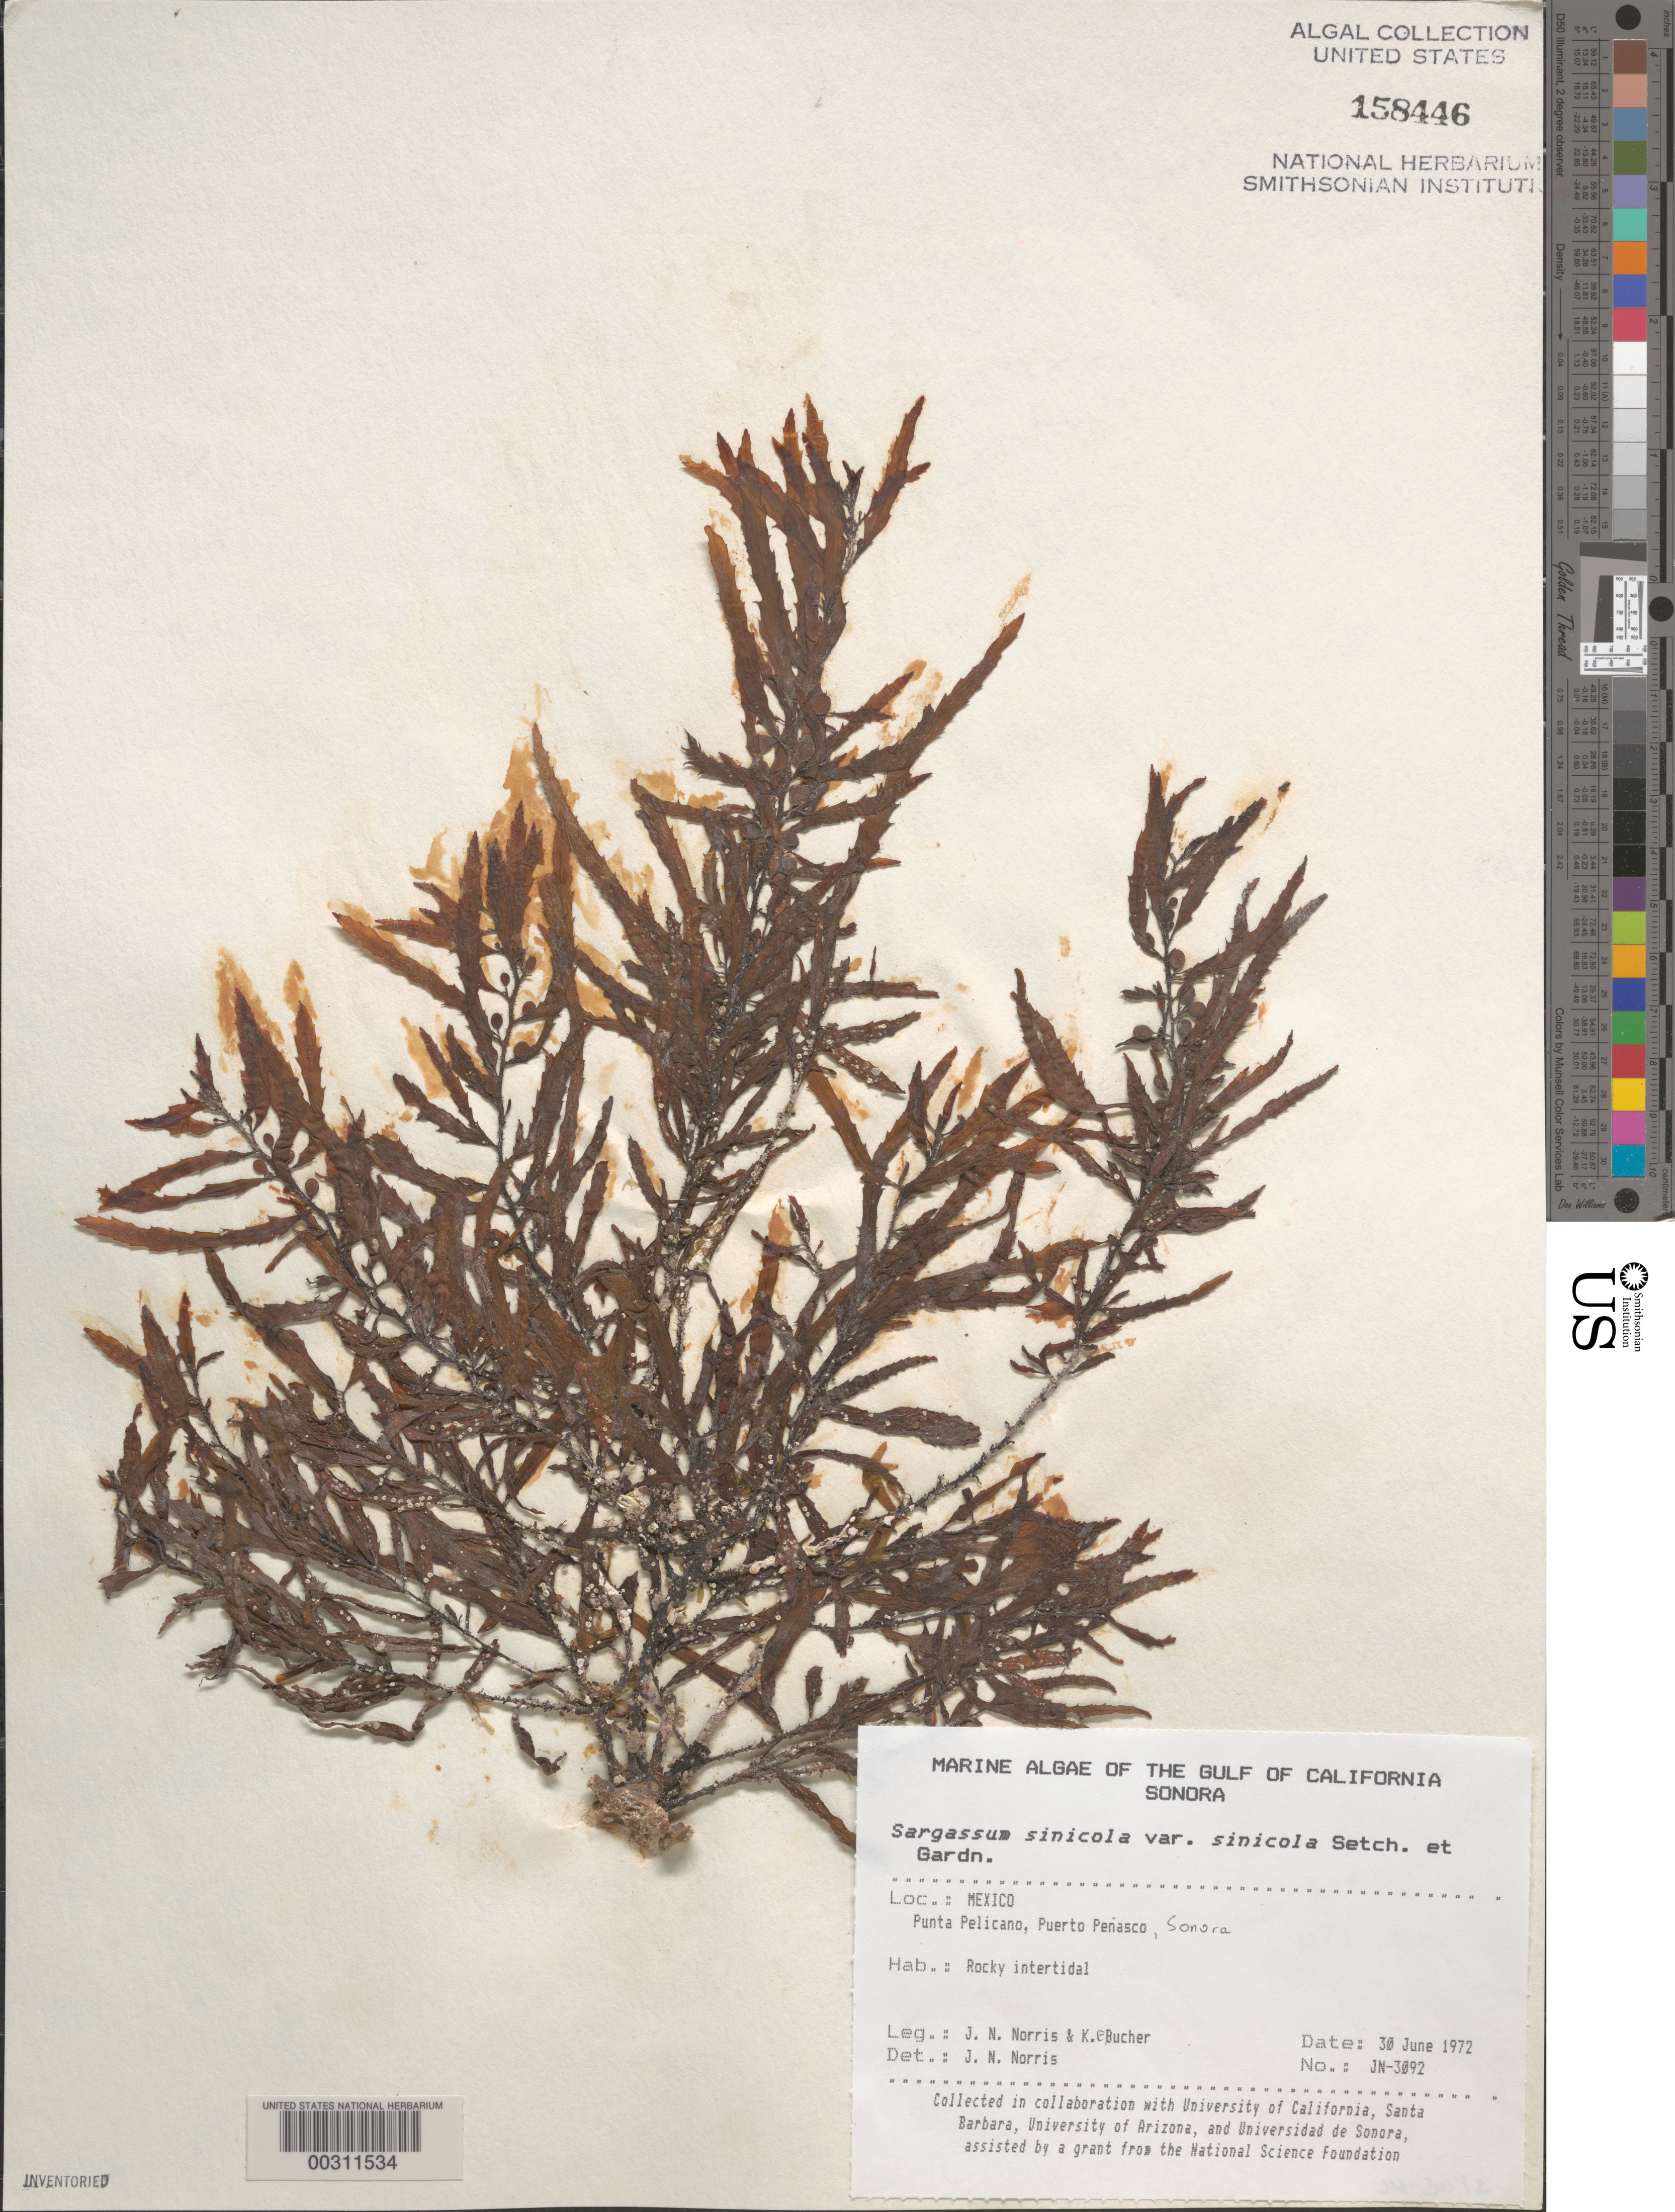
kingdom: Chromista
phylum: Ochrophyta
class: Phaeophyceae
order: Fucales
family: Sargassaceae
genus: Sargassum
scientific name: Sargassum sinicola var. sinicola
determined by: Norris, James N.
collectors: J. N. Norris & K. E. Bucher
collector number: JN-3092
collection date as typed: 30 Jun 1972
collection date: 1972-06-30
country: Mexico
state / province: Sonora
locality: Punta Pelicano, Puerto Penasco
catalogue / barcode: US 158446